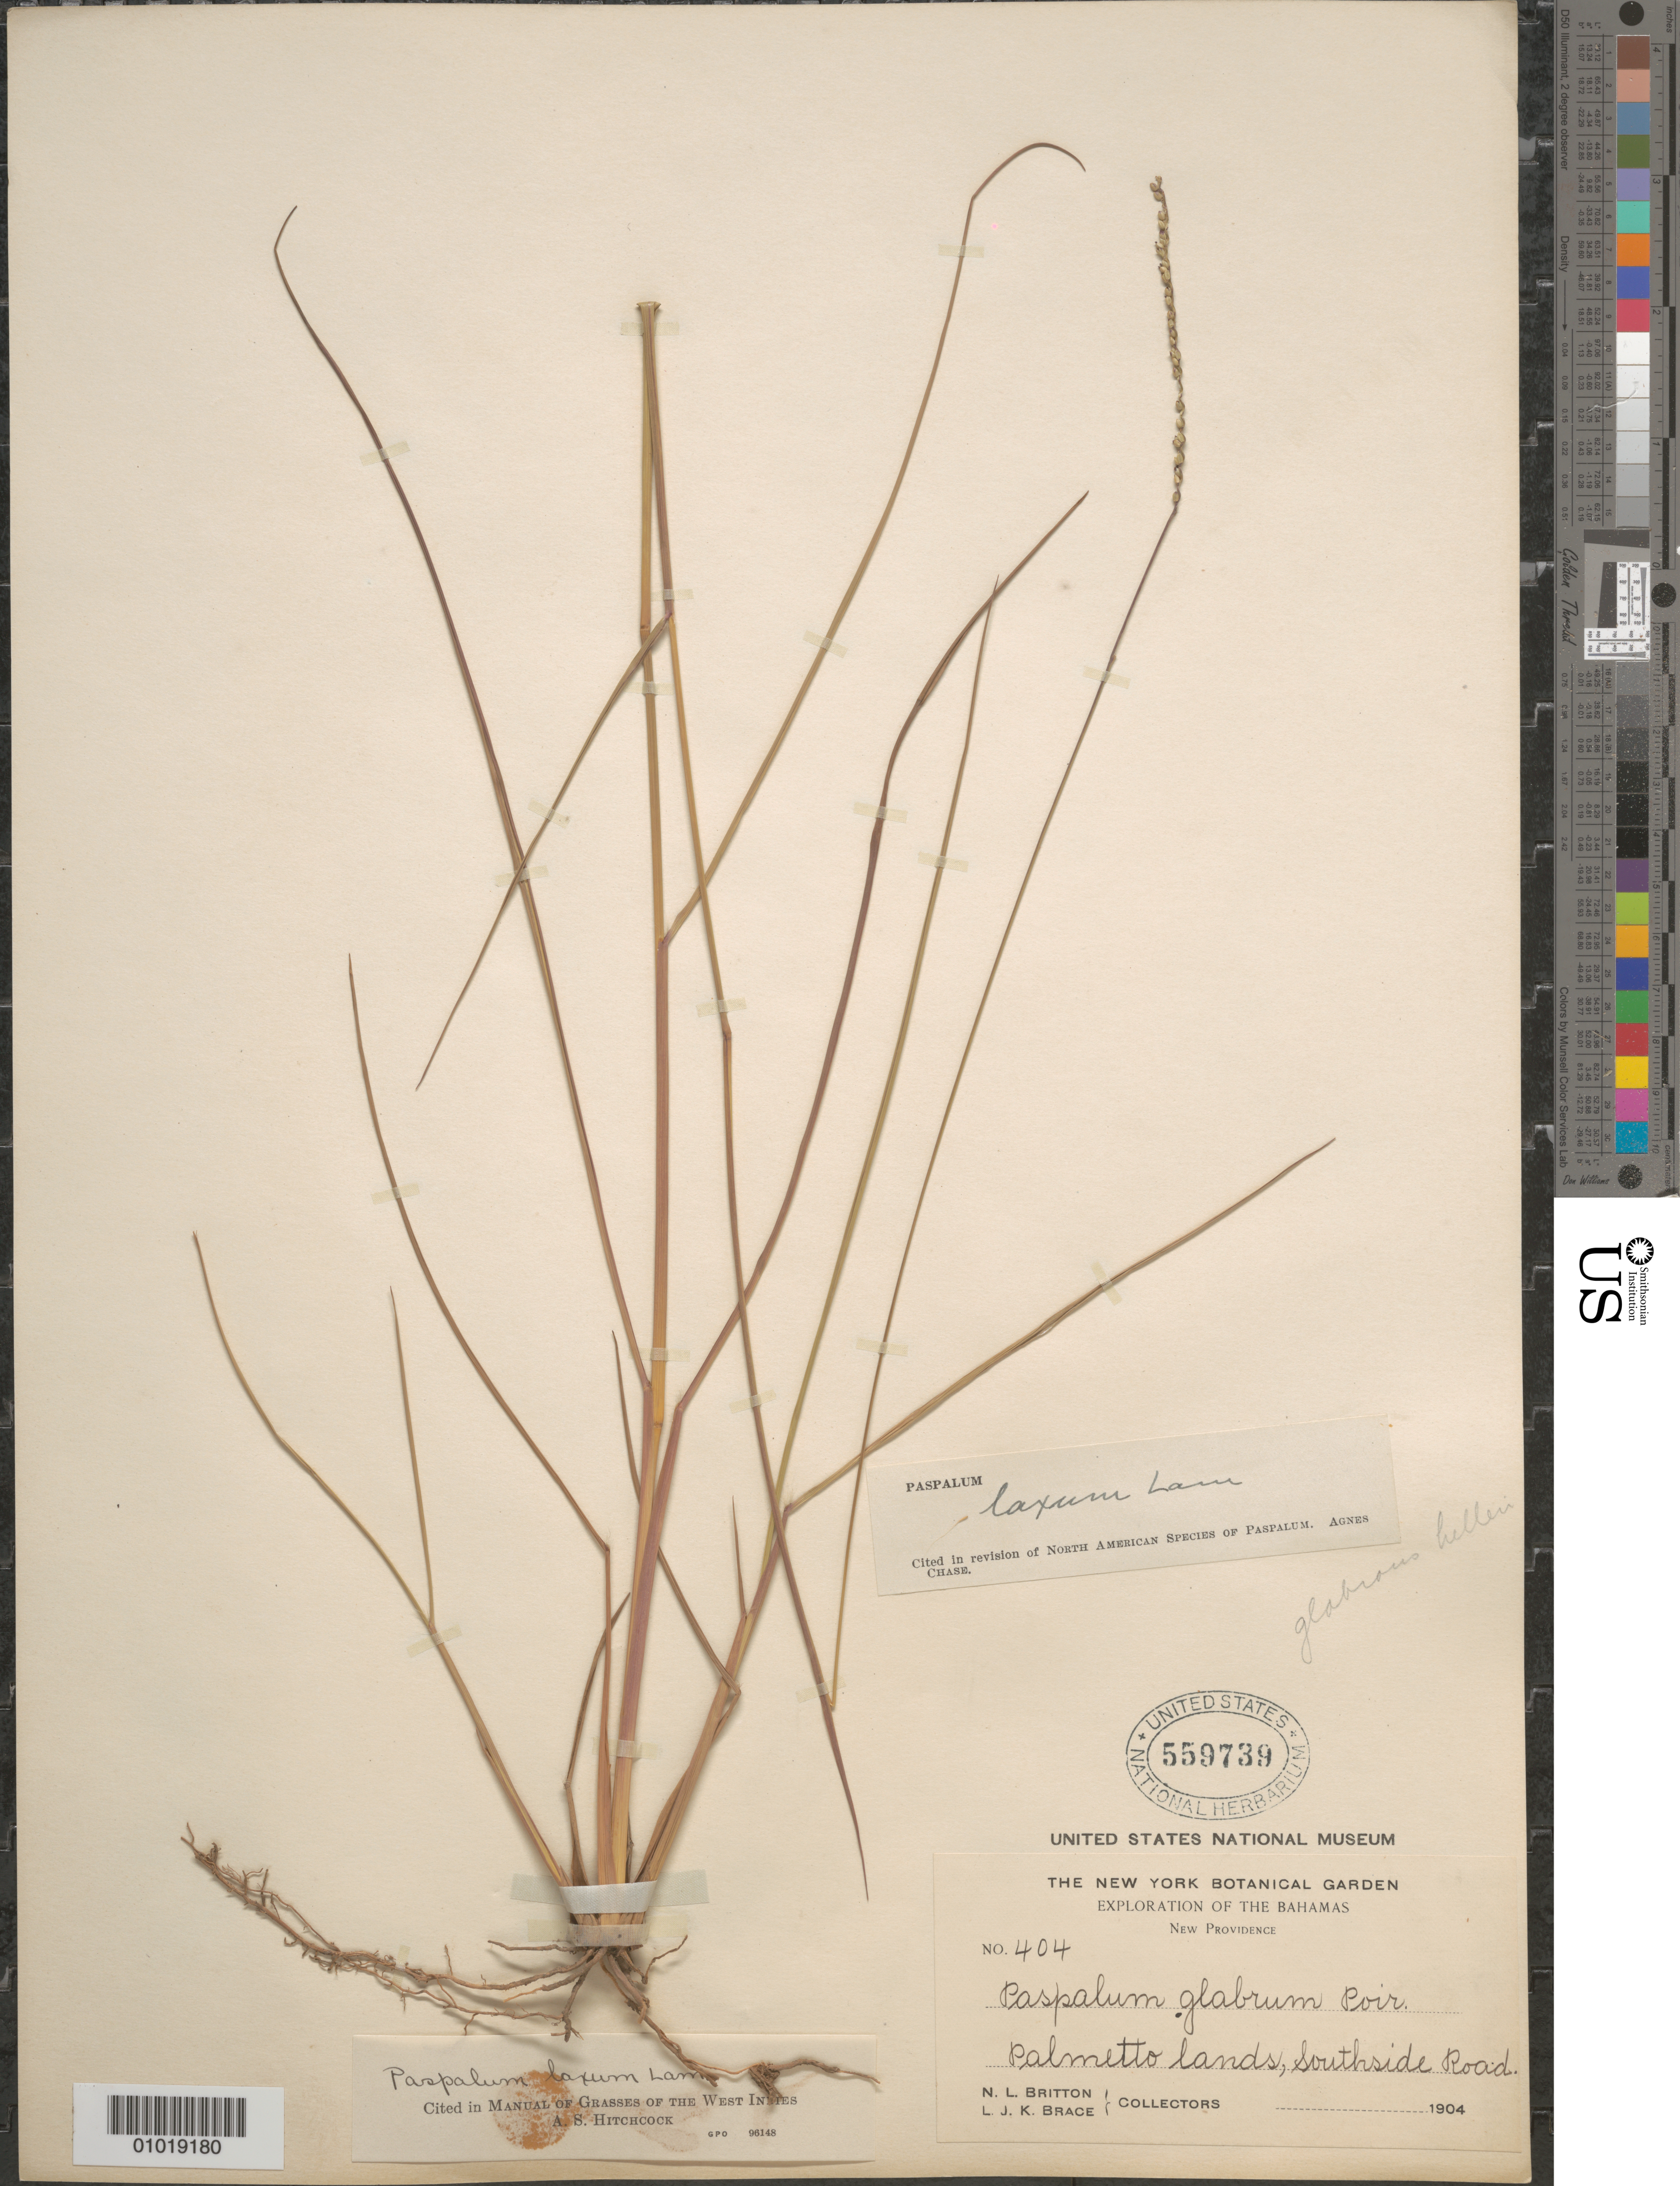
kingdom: Plantae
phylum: Tracheophyta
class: Liliopsida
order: Poales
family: Poaceae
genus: Paspalum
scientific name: Paspalum laxum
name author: Lam.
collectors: N. Britton & L. J. K. Brace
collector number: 404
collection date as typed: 1904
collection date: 1904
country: Bahamas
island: New Providence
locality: Southside Road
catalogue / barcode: US 559739